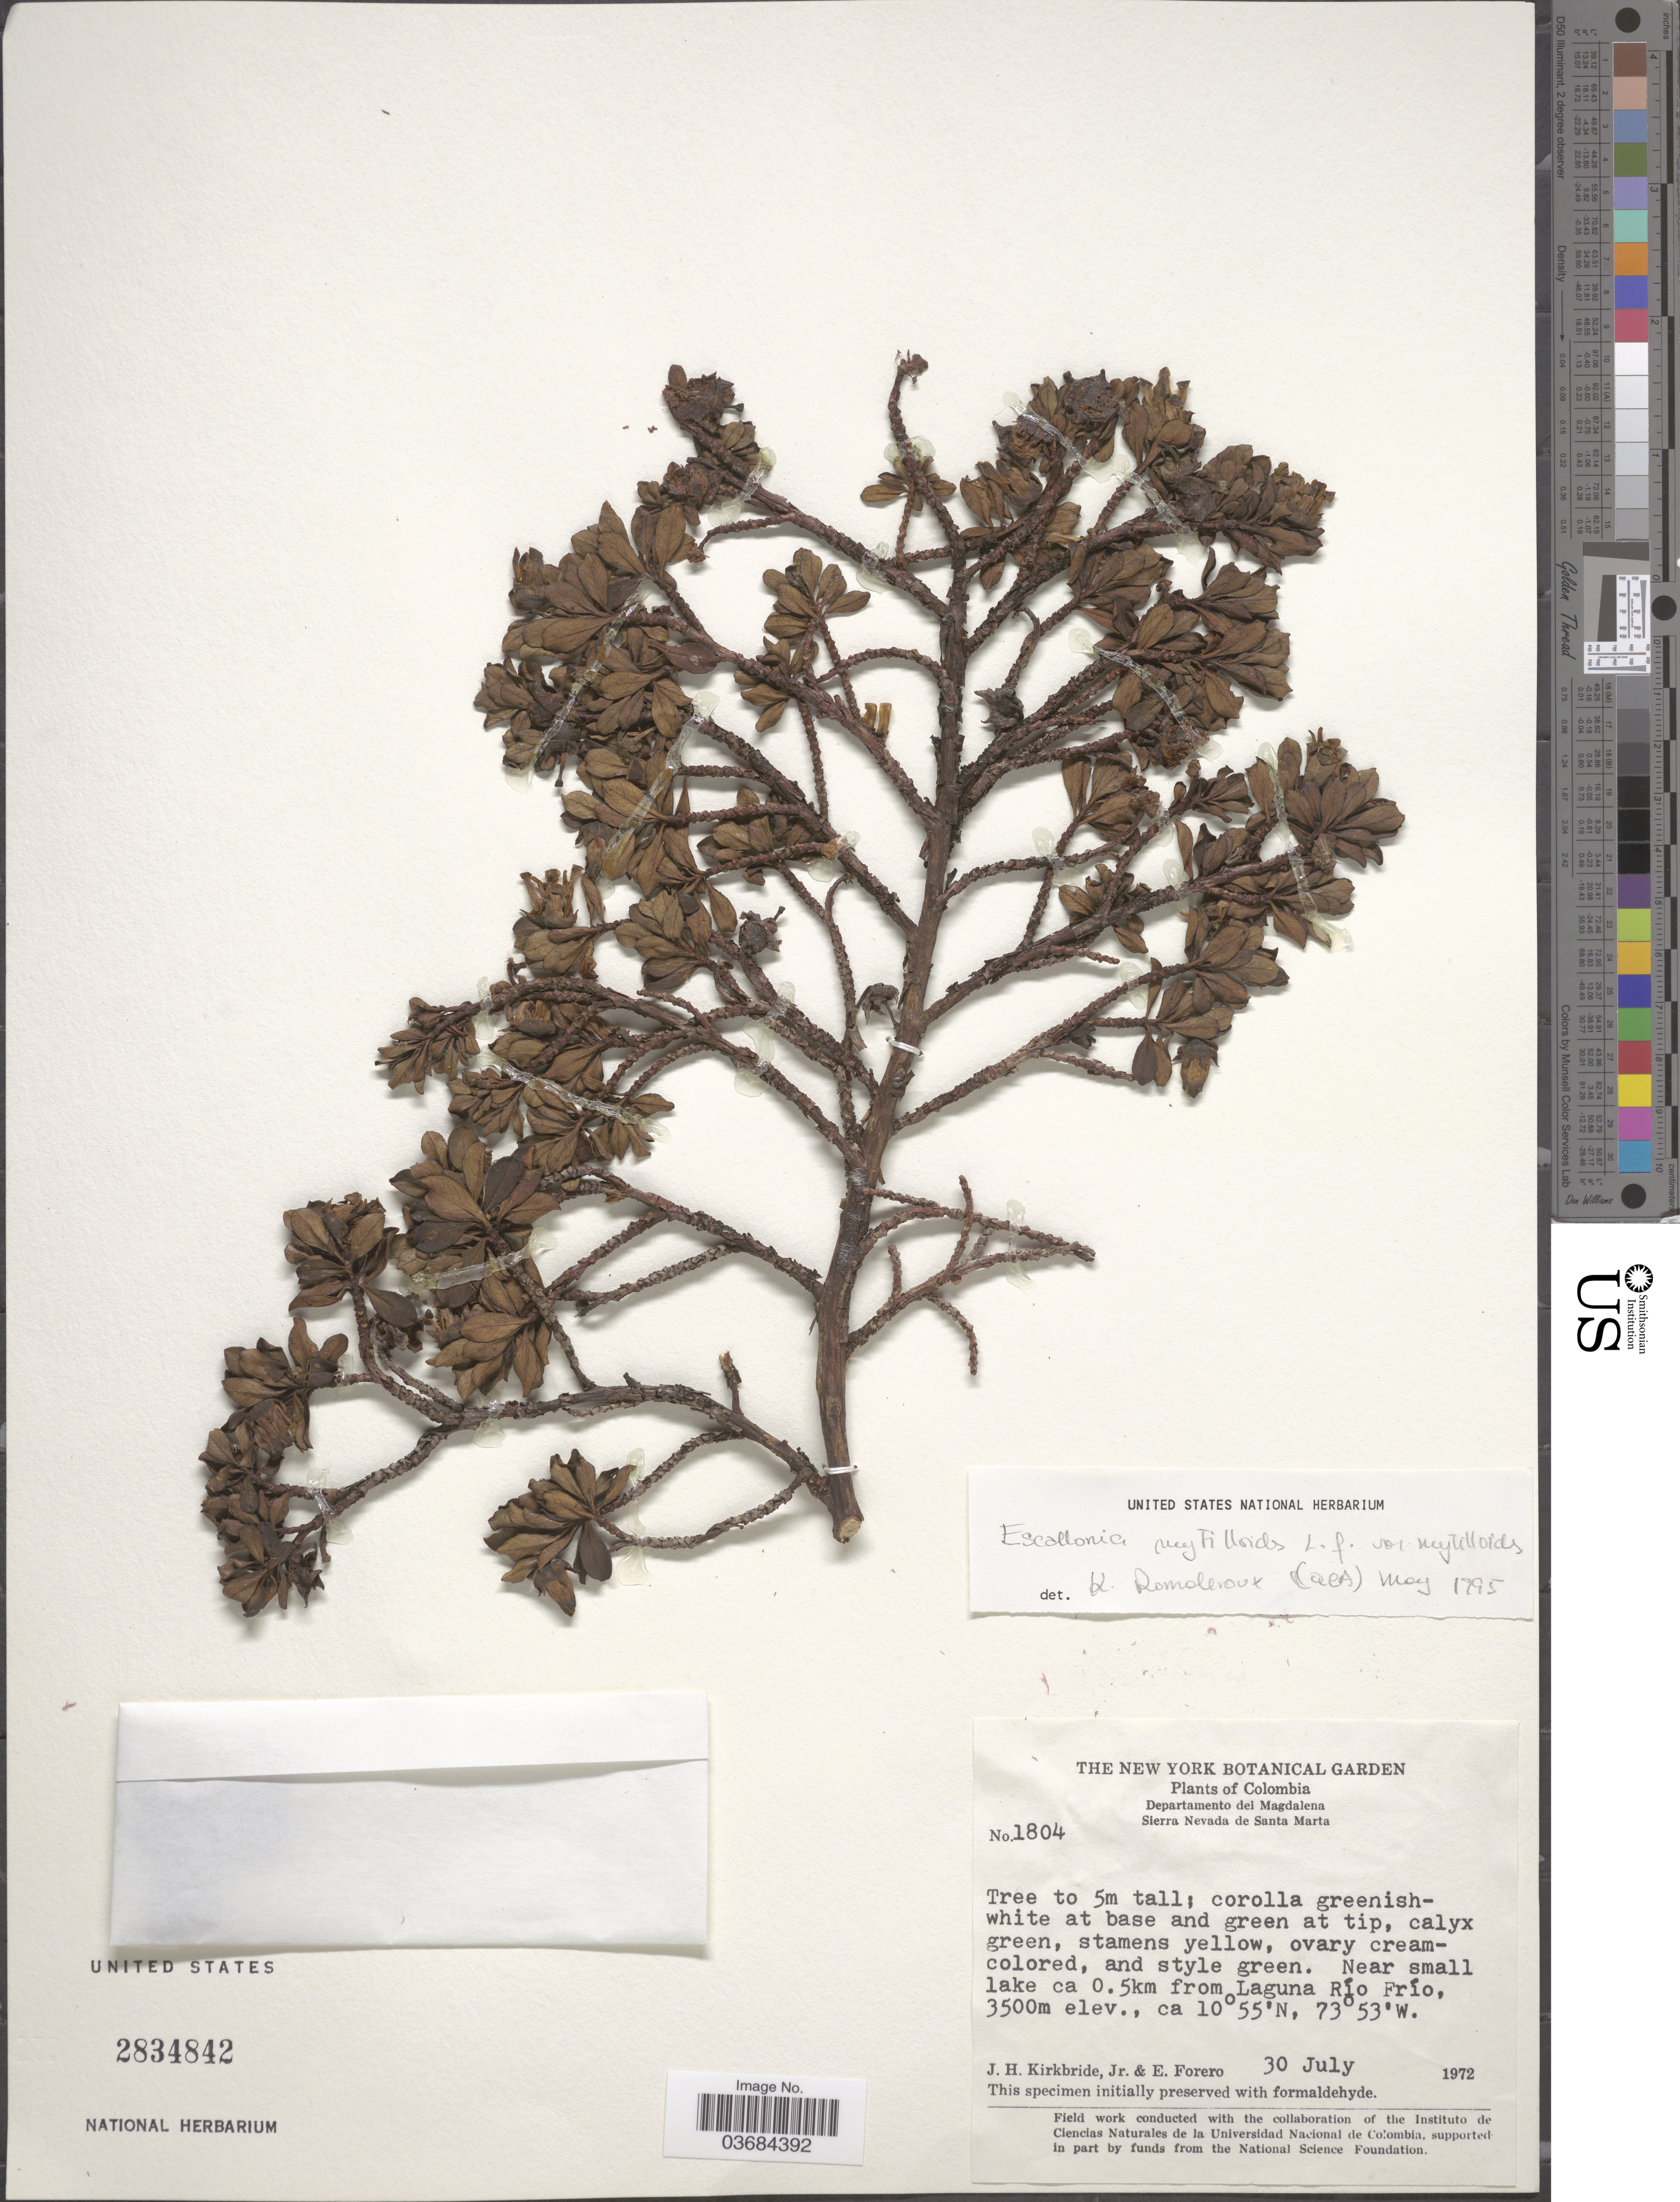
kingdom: Plantae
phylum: Tracheophyta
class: Magnoliopsida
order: Escalloniales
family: Escalloniaceae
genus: Escallonia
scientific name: Escallonia myrtilloides var. myrtilloides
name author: L. f.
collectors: J. H. Kirkbride & E. Forero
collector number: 1804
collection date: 1972-07-30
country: Colombia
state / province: Magdalena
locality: Departamento del Magdalena. Sierra Nevada de Santa Marta. Near small lake ca 0.5km from Laguna Río Frío.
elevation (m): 3500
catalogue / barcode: US 2834842